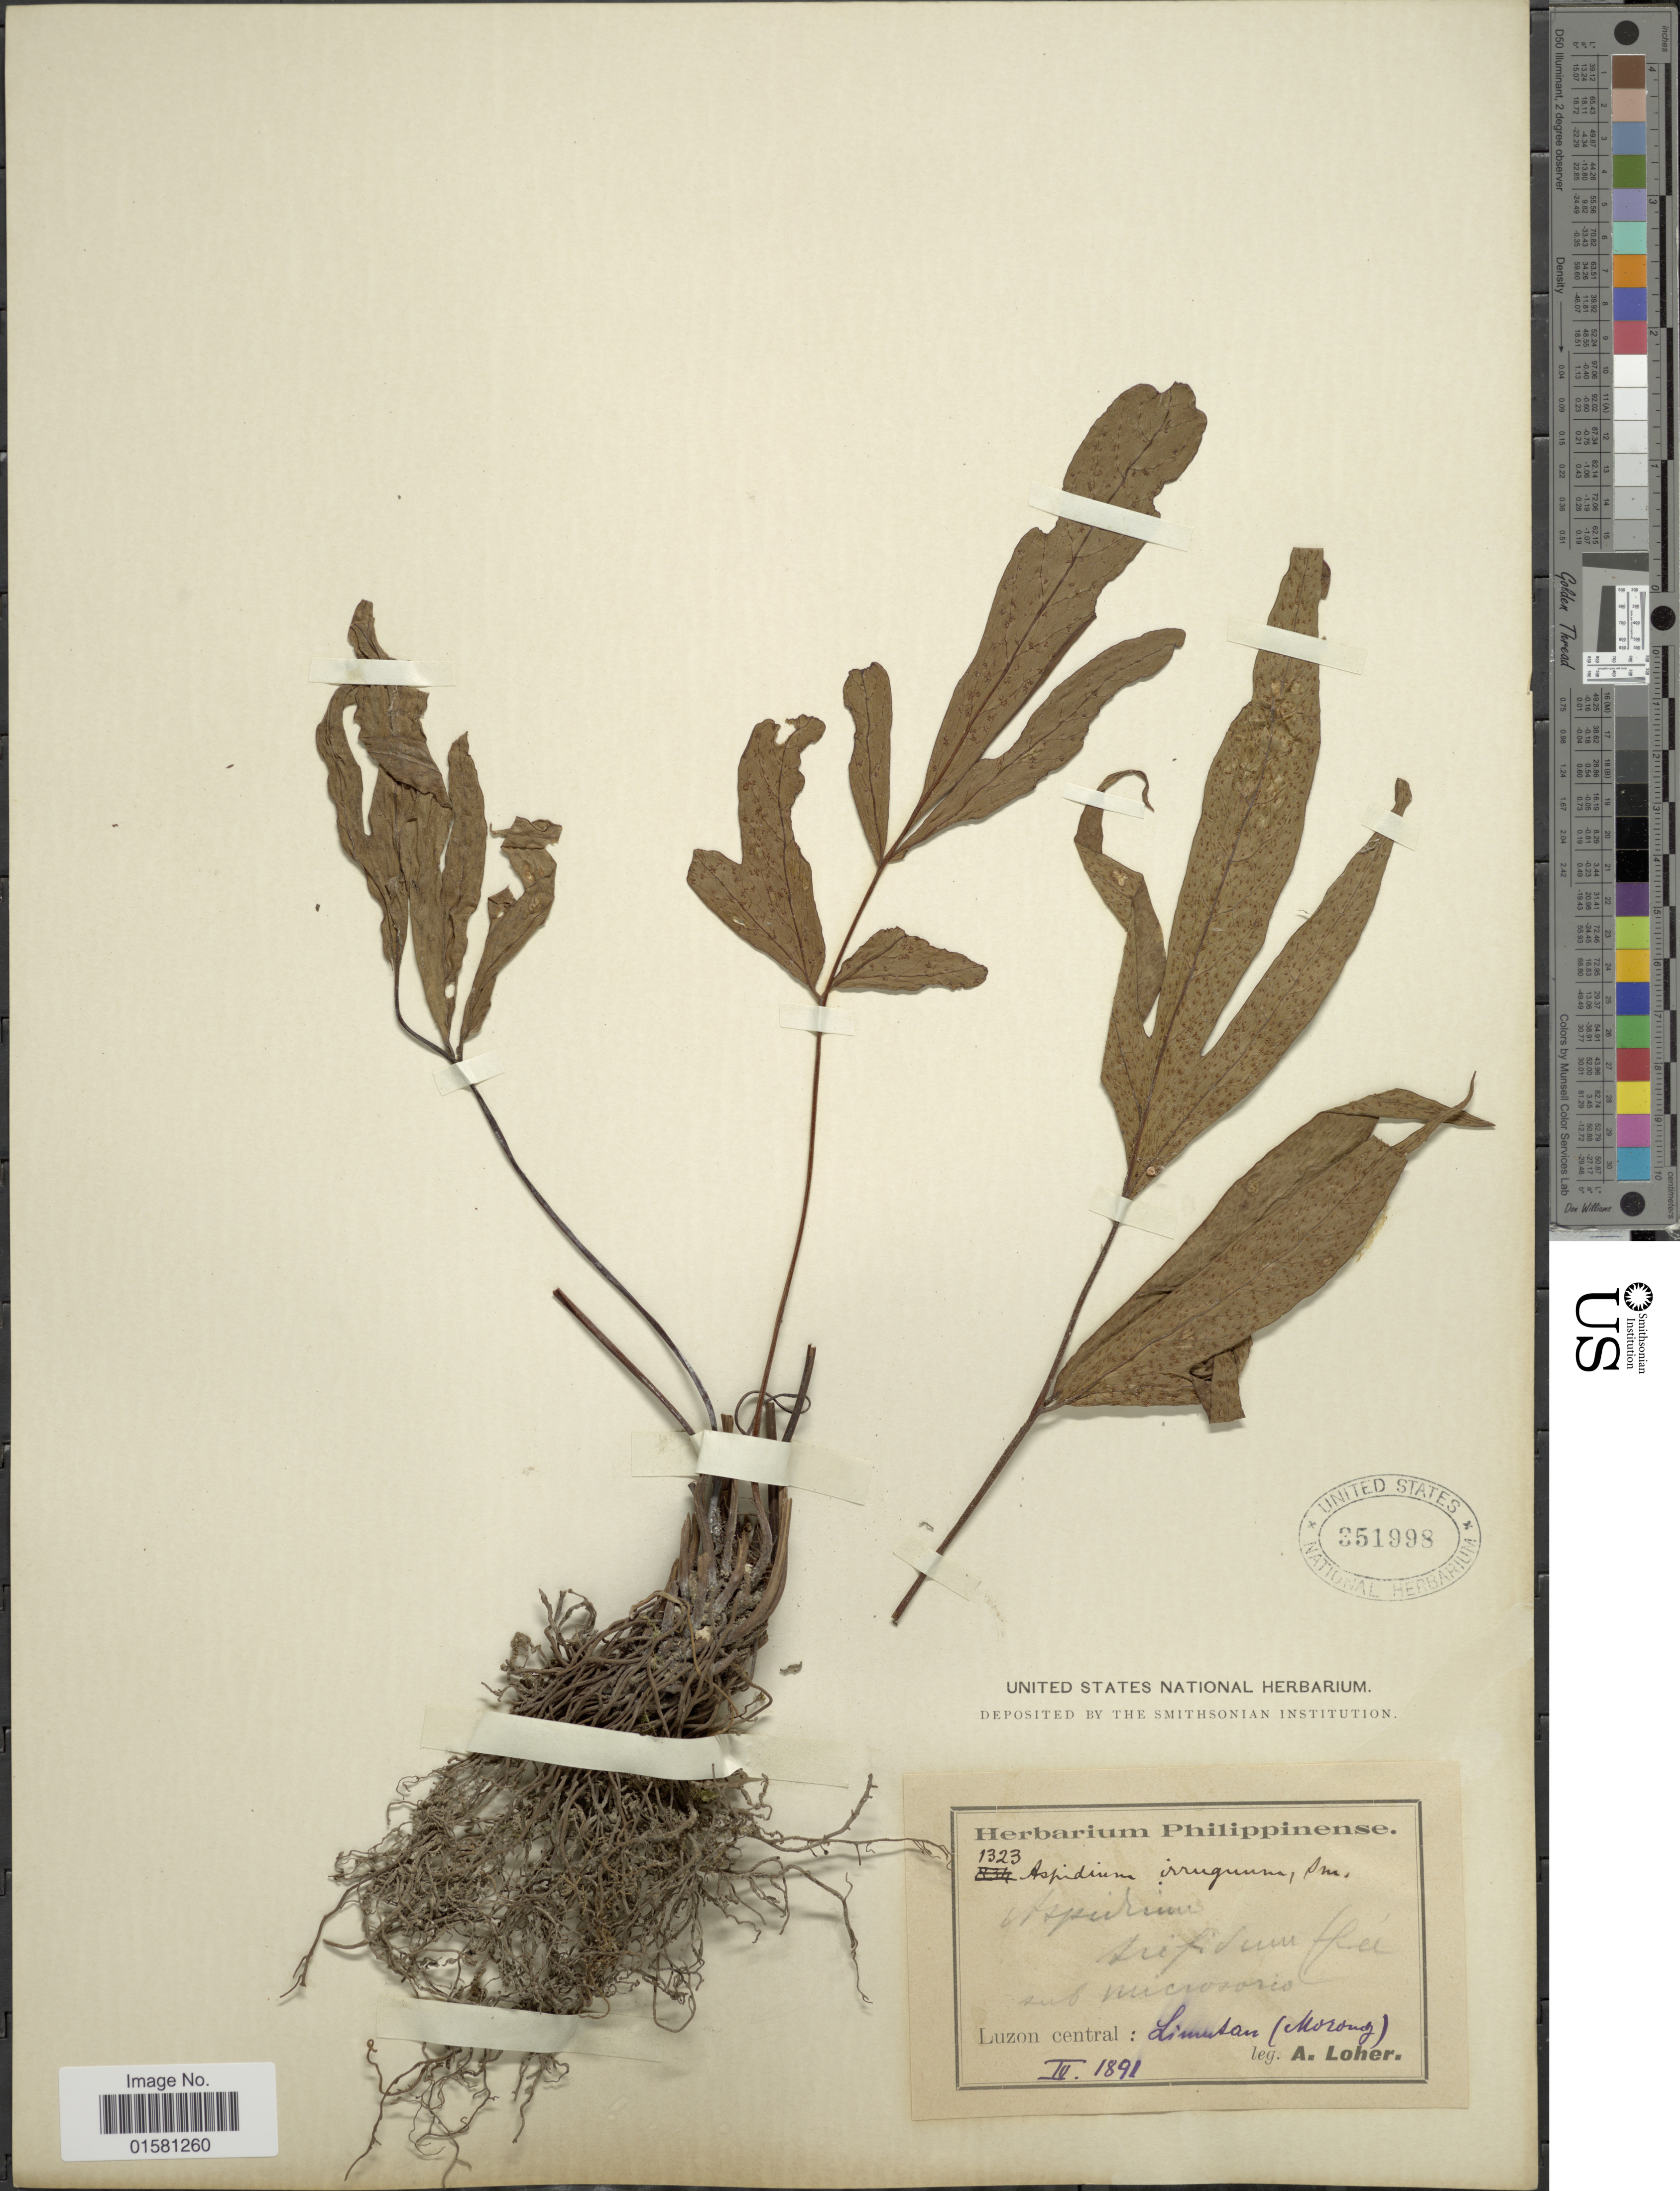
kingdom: Plantae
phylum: Tracheophyta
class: Polypodiopsida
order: Polypodiales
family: Tectariaceae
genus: Tectaria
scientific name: Tectaria trifida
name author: (Fée) Price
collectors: A. Loher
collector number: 1323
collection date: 1891-05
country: Philippines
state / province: Central Luzon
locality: Luzon central: Limutan (Morong)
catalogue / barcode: US 351998